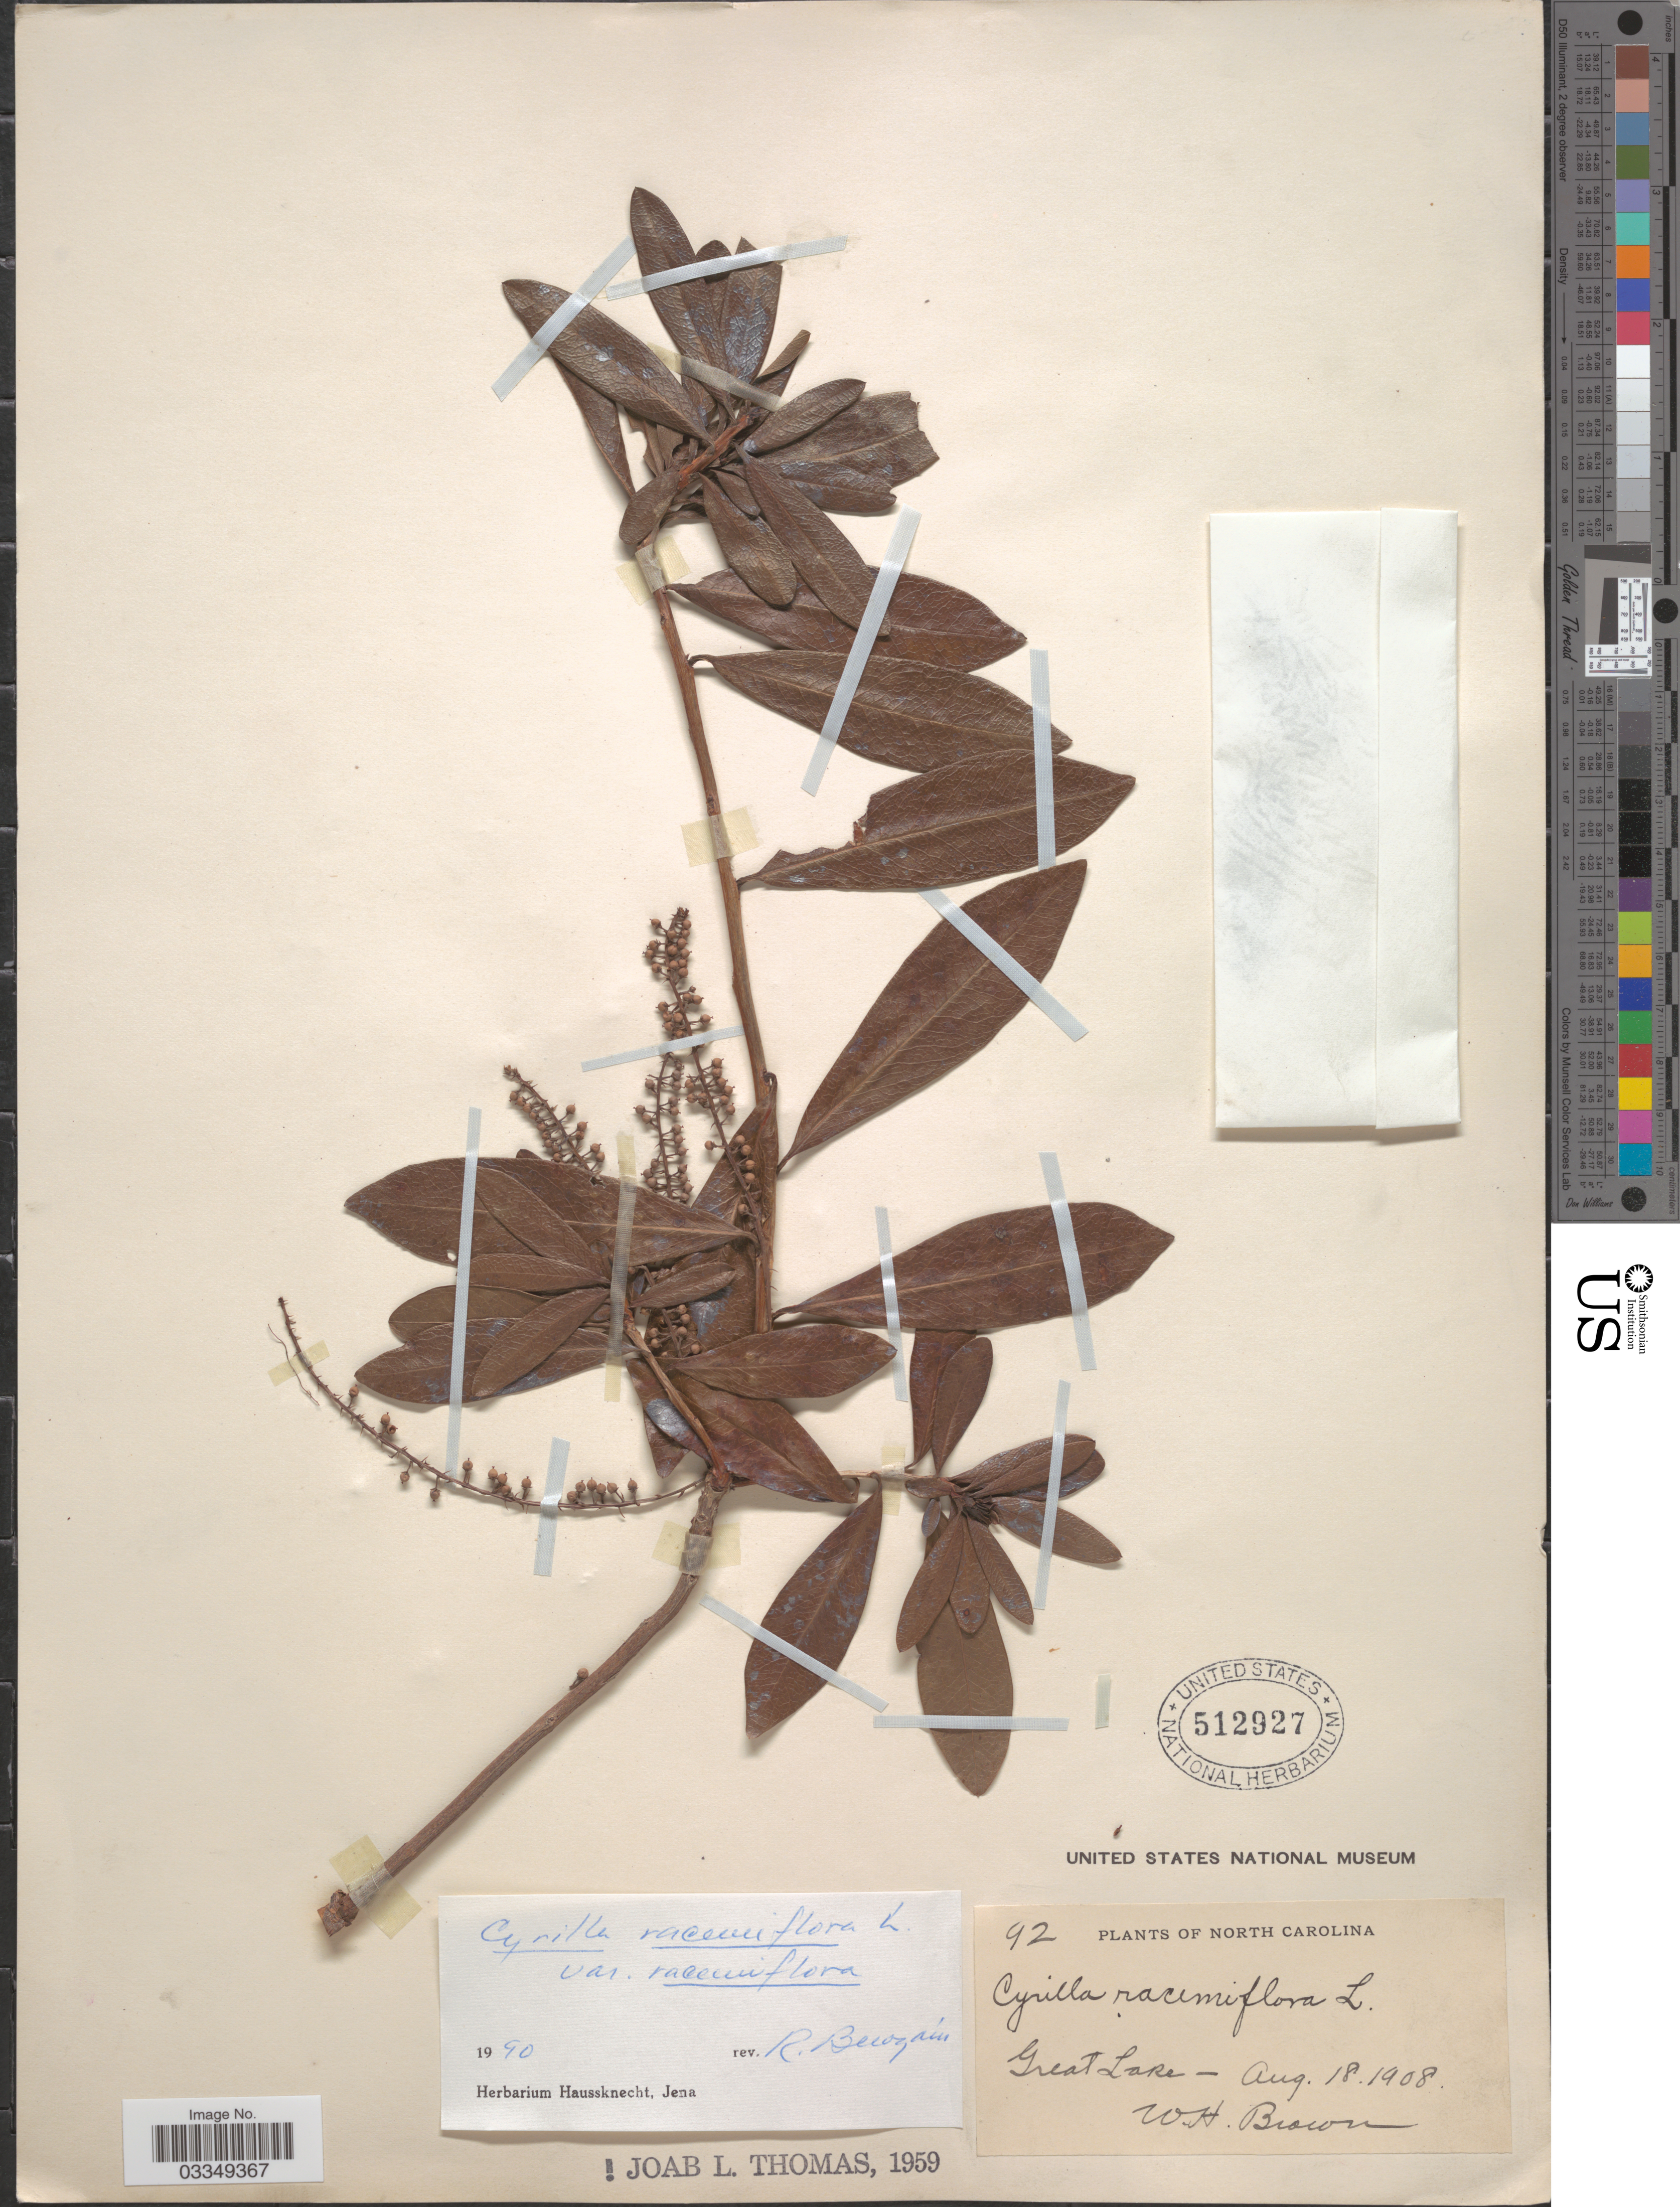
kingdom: Plantae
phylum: Tracheophyta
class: Magnoliopsida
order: Ericales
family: Cyrillaceae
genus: Cyrilla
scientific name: Cyrilla racemiflora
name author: L.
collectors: W. H. Brown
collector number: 92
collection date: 1908-08-18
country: United States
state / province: North Carolina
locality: Great Lake.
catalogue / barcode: US 512927